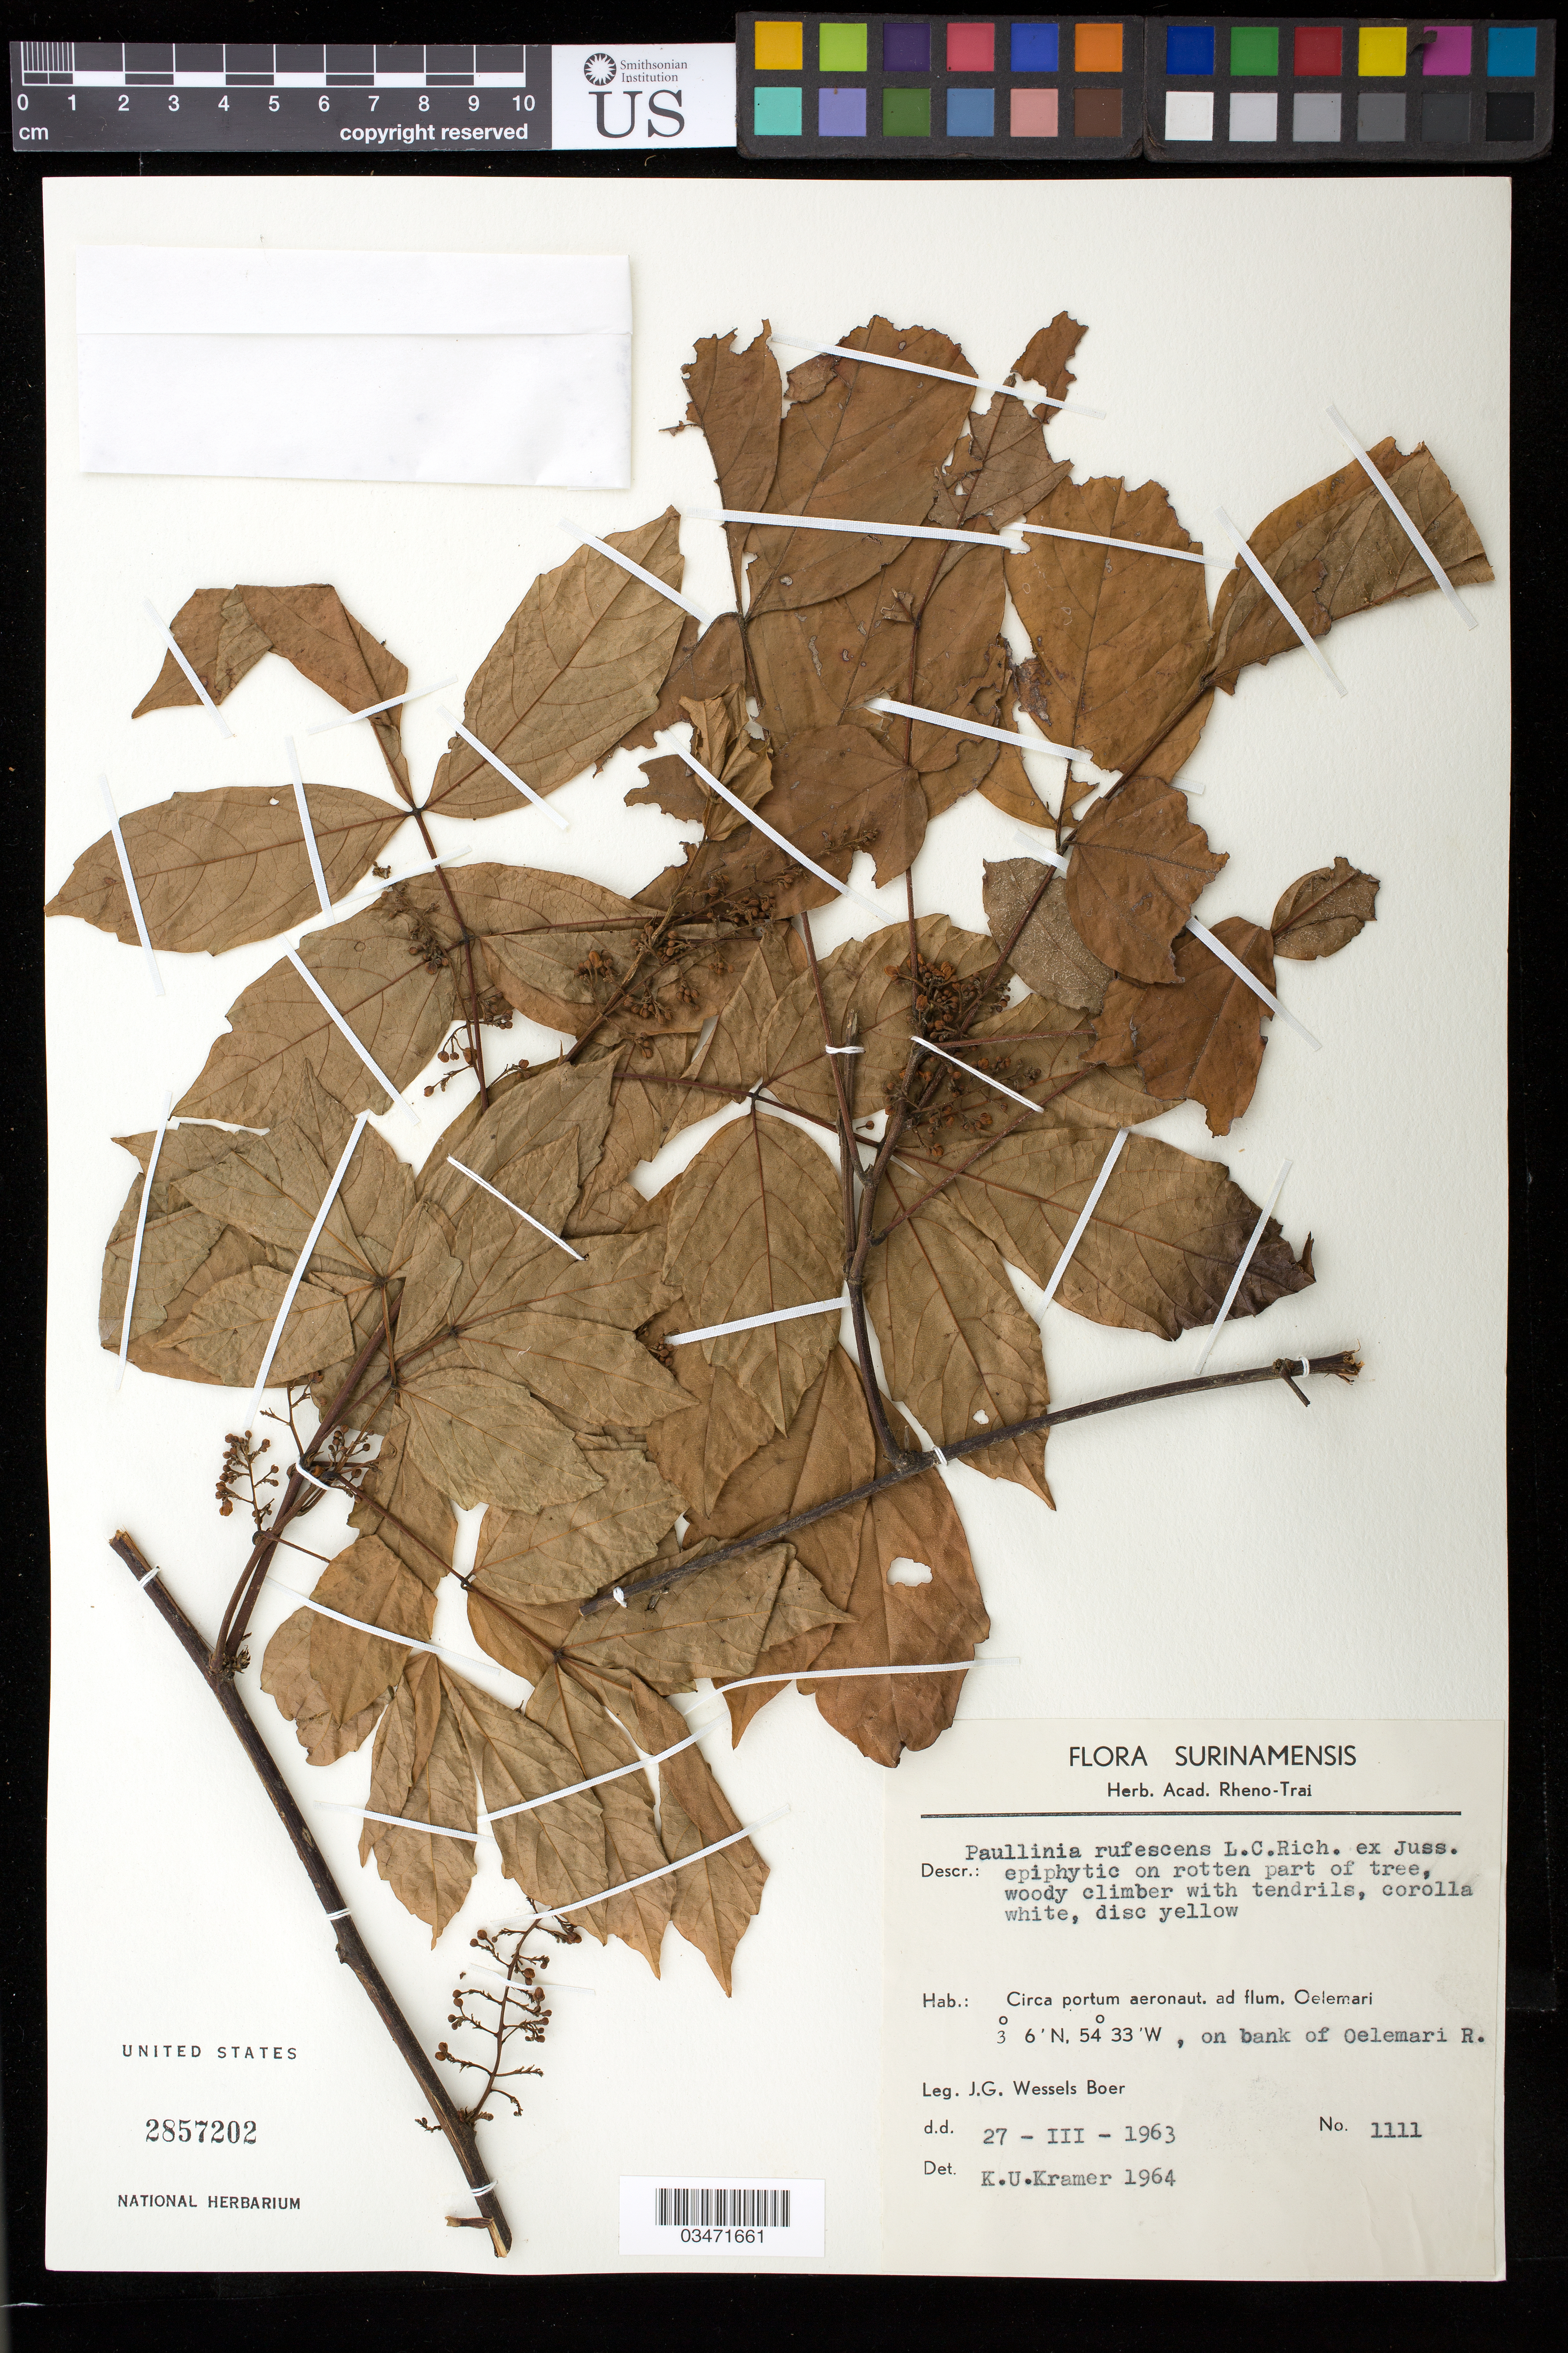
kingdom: Plantae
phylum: Tracheophyta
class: Magnoliopsida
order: Sapindales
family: Sapindaceae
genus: Paullinia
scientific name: Paullinia caloptera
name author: Radlk.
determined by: Acevedo-Rodriguez, P., (US), Smithsonian Institution - National Museum of Natural History (UNITED STATES)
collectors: J. G. Wessels Boer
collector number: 1111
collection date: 1963-03-27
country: Suriname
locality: Oelemari R.; circa portum aeronaut.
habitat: On rotten part of tree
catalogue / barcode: US 2857202